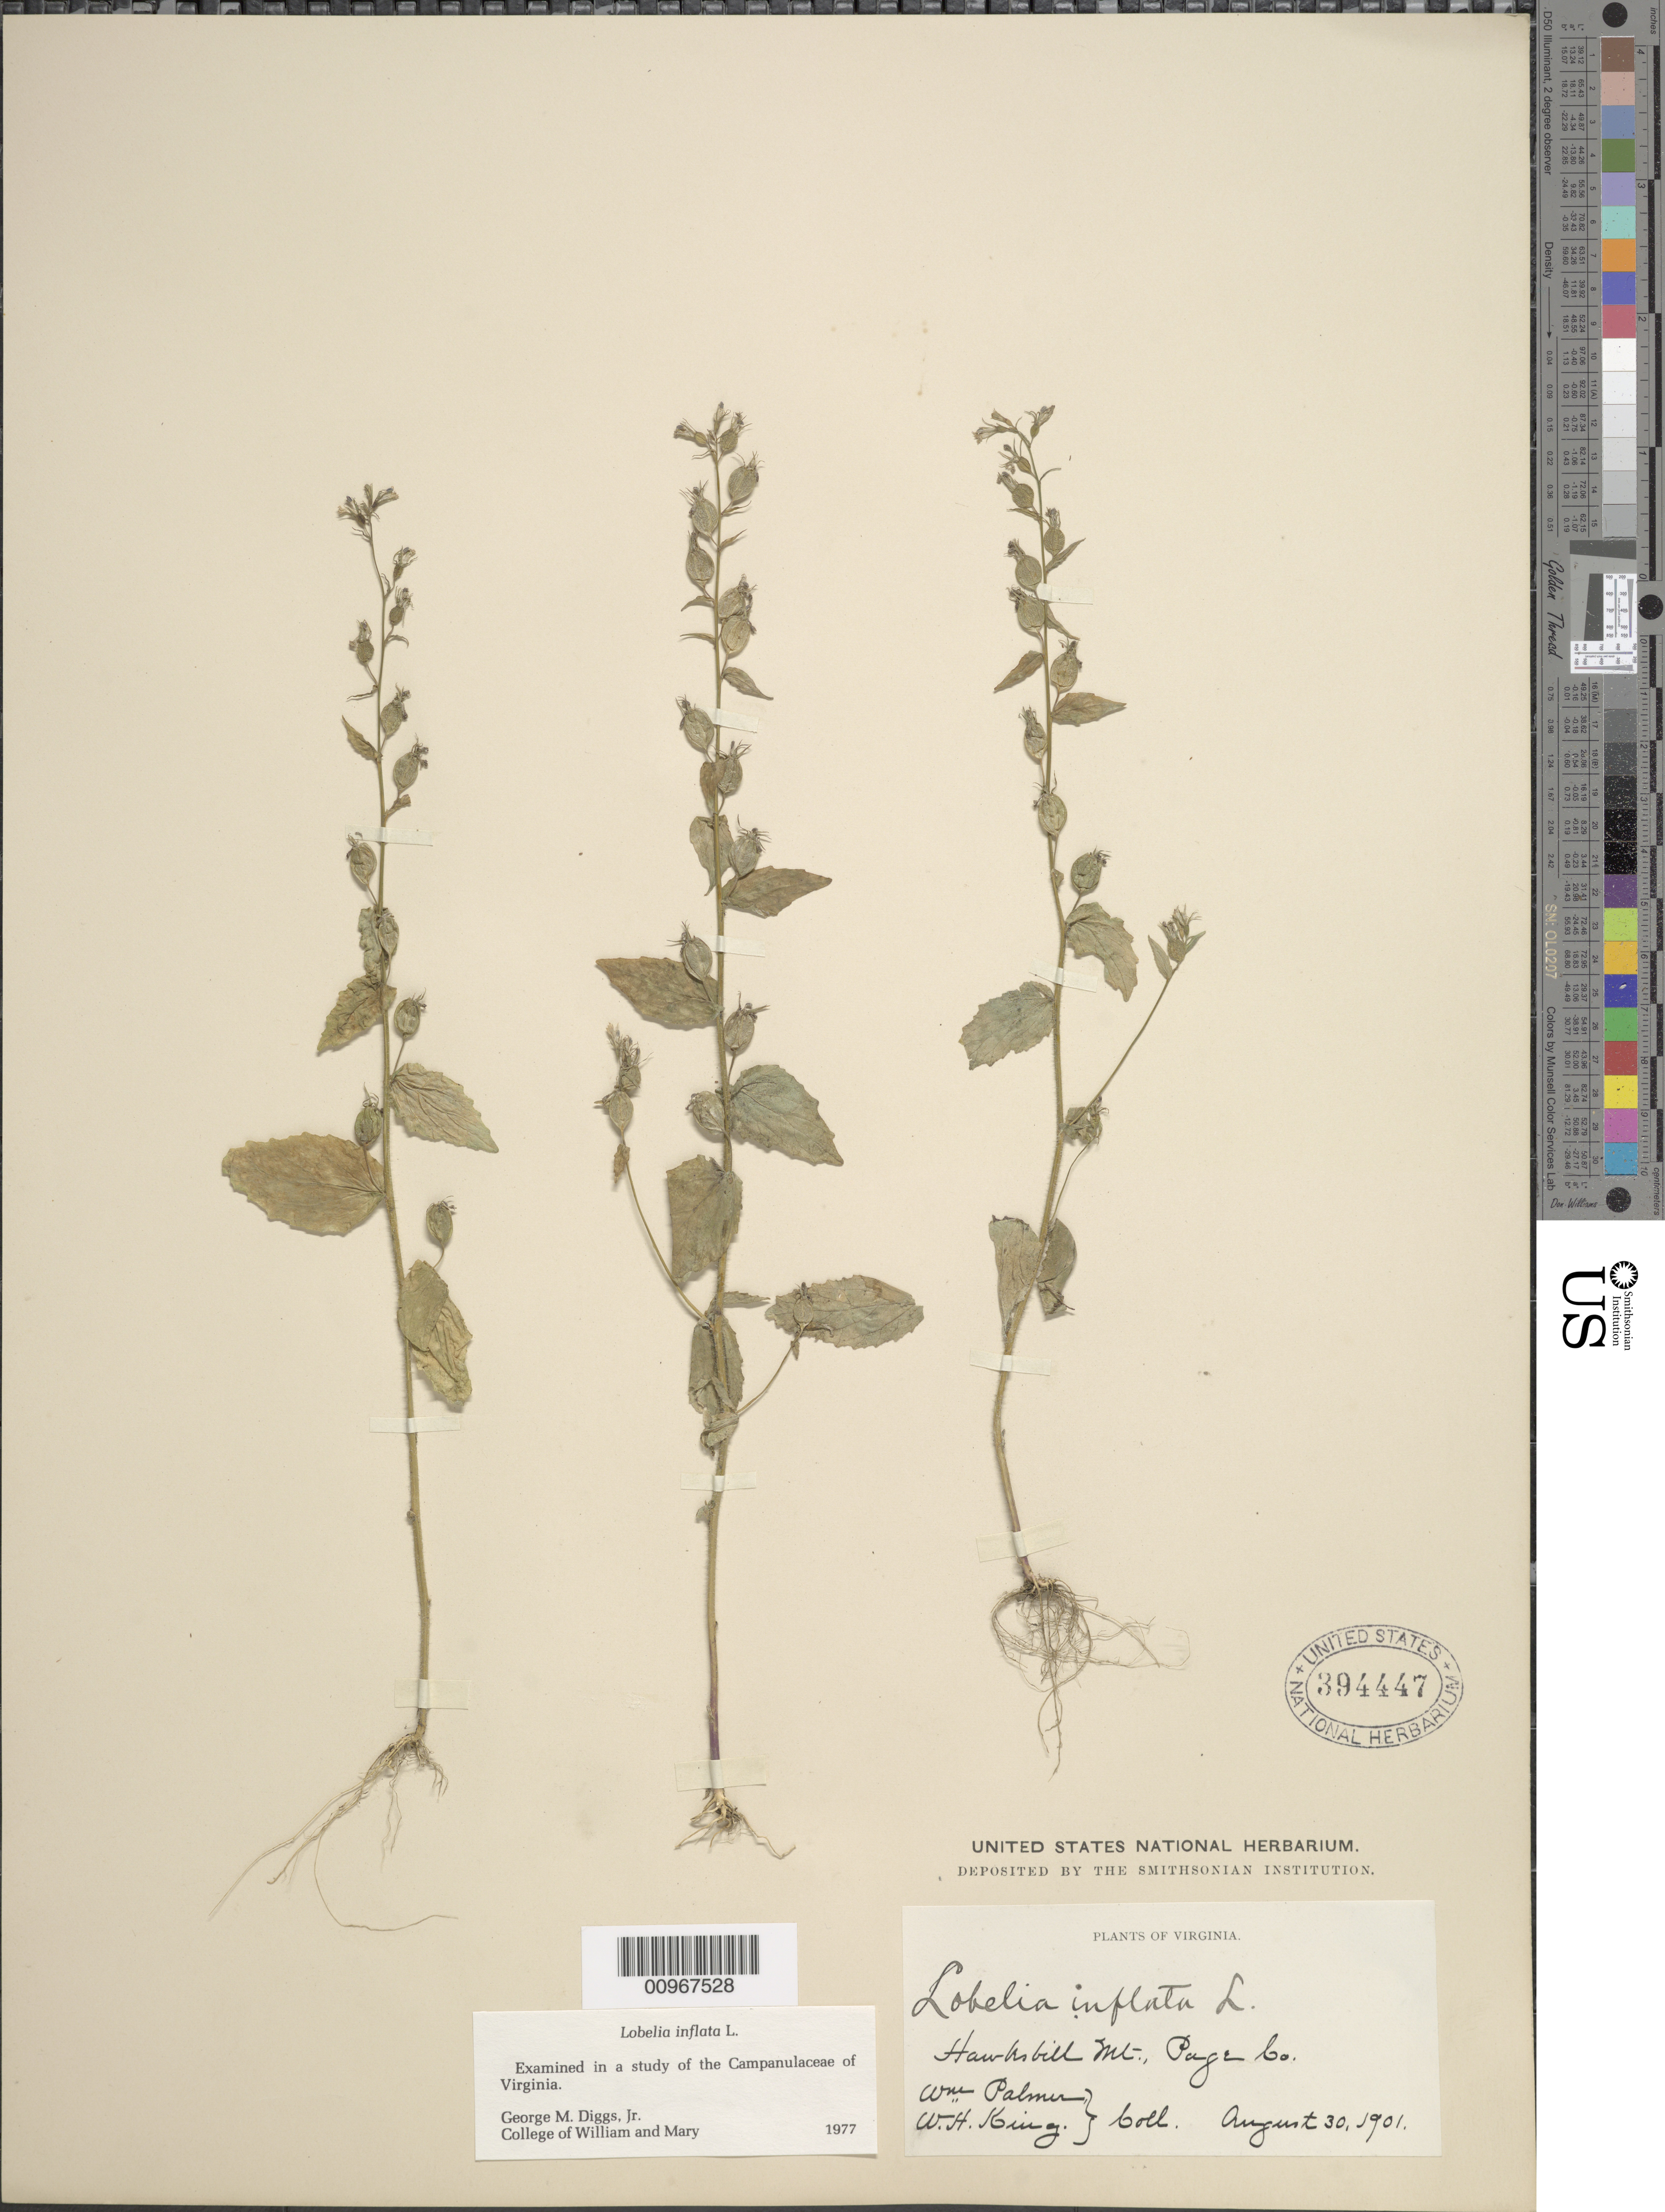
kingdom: Plantae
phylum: Tracheophyta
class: Magnoliopsida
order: Asterales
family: Campanulaceae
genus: Lobelia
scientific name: Lobelia inflata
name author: L.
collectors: W. L. Palmer & W. H. King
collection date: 1901-08-30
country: United States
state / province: Virginia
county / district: Page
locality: Hawksbill Mountain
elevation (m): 762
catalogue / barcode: US 394447